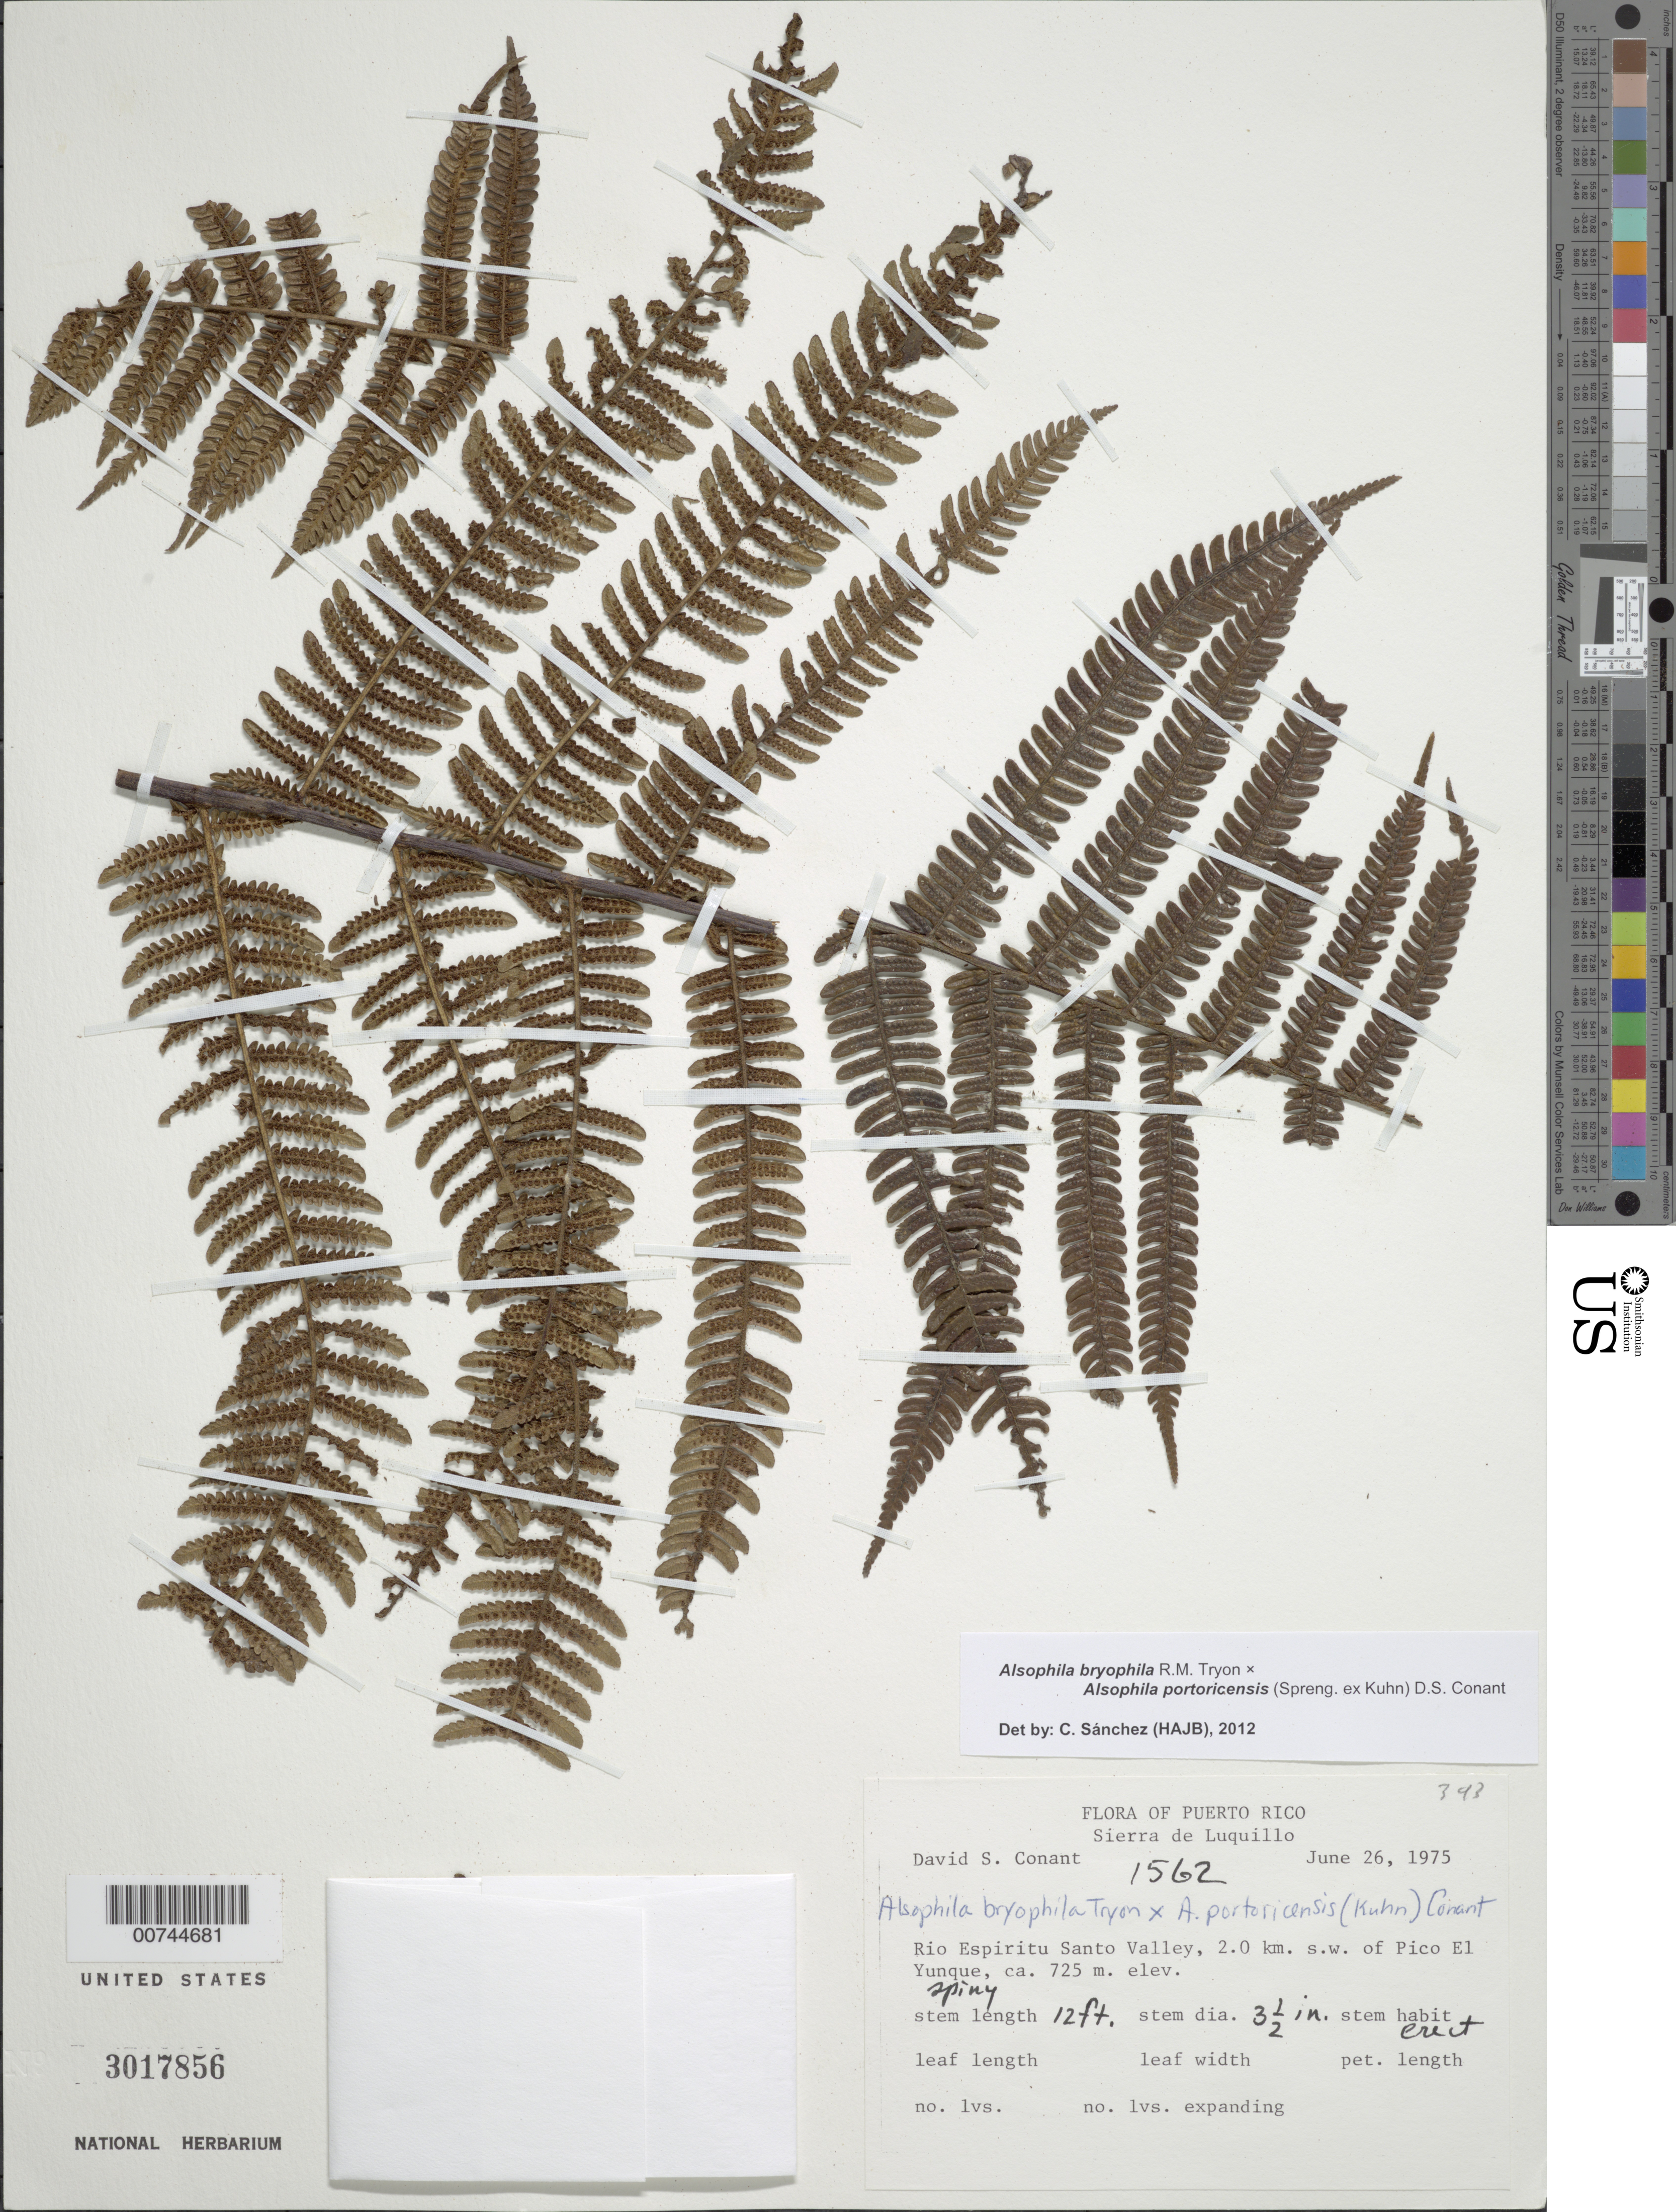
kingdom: Plantae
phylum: Tracheophyta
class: Polypodiopsida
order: Cyatheales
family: Cyatheaceae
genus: Alsophila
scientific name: Alsophila bryophila x A. portoricensis (Spreng. ex Kuhn) D.S. Conant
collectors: D. S. Conant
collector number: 1562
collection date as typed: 26 Jun 1975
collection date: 1975-06-26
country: Puerto Rico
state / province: Luquillo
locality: Sierra de Luquillo. Río Espiritu Santo Valley, 2.0 km SW of El Pico El Yunque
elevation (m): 725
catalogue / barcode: US 3017856